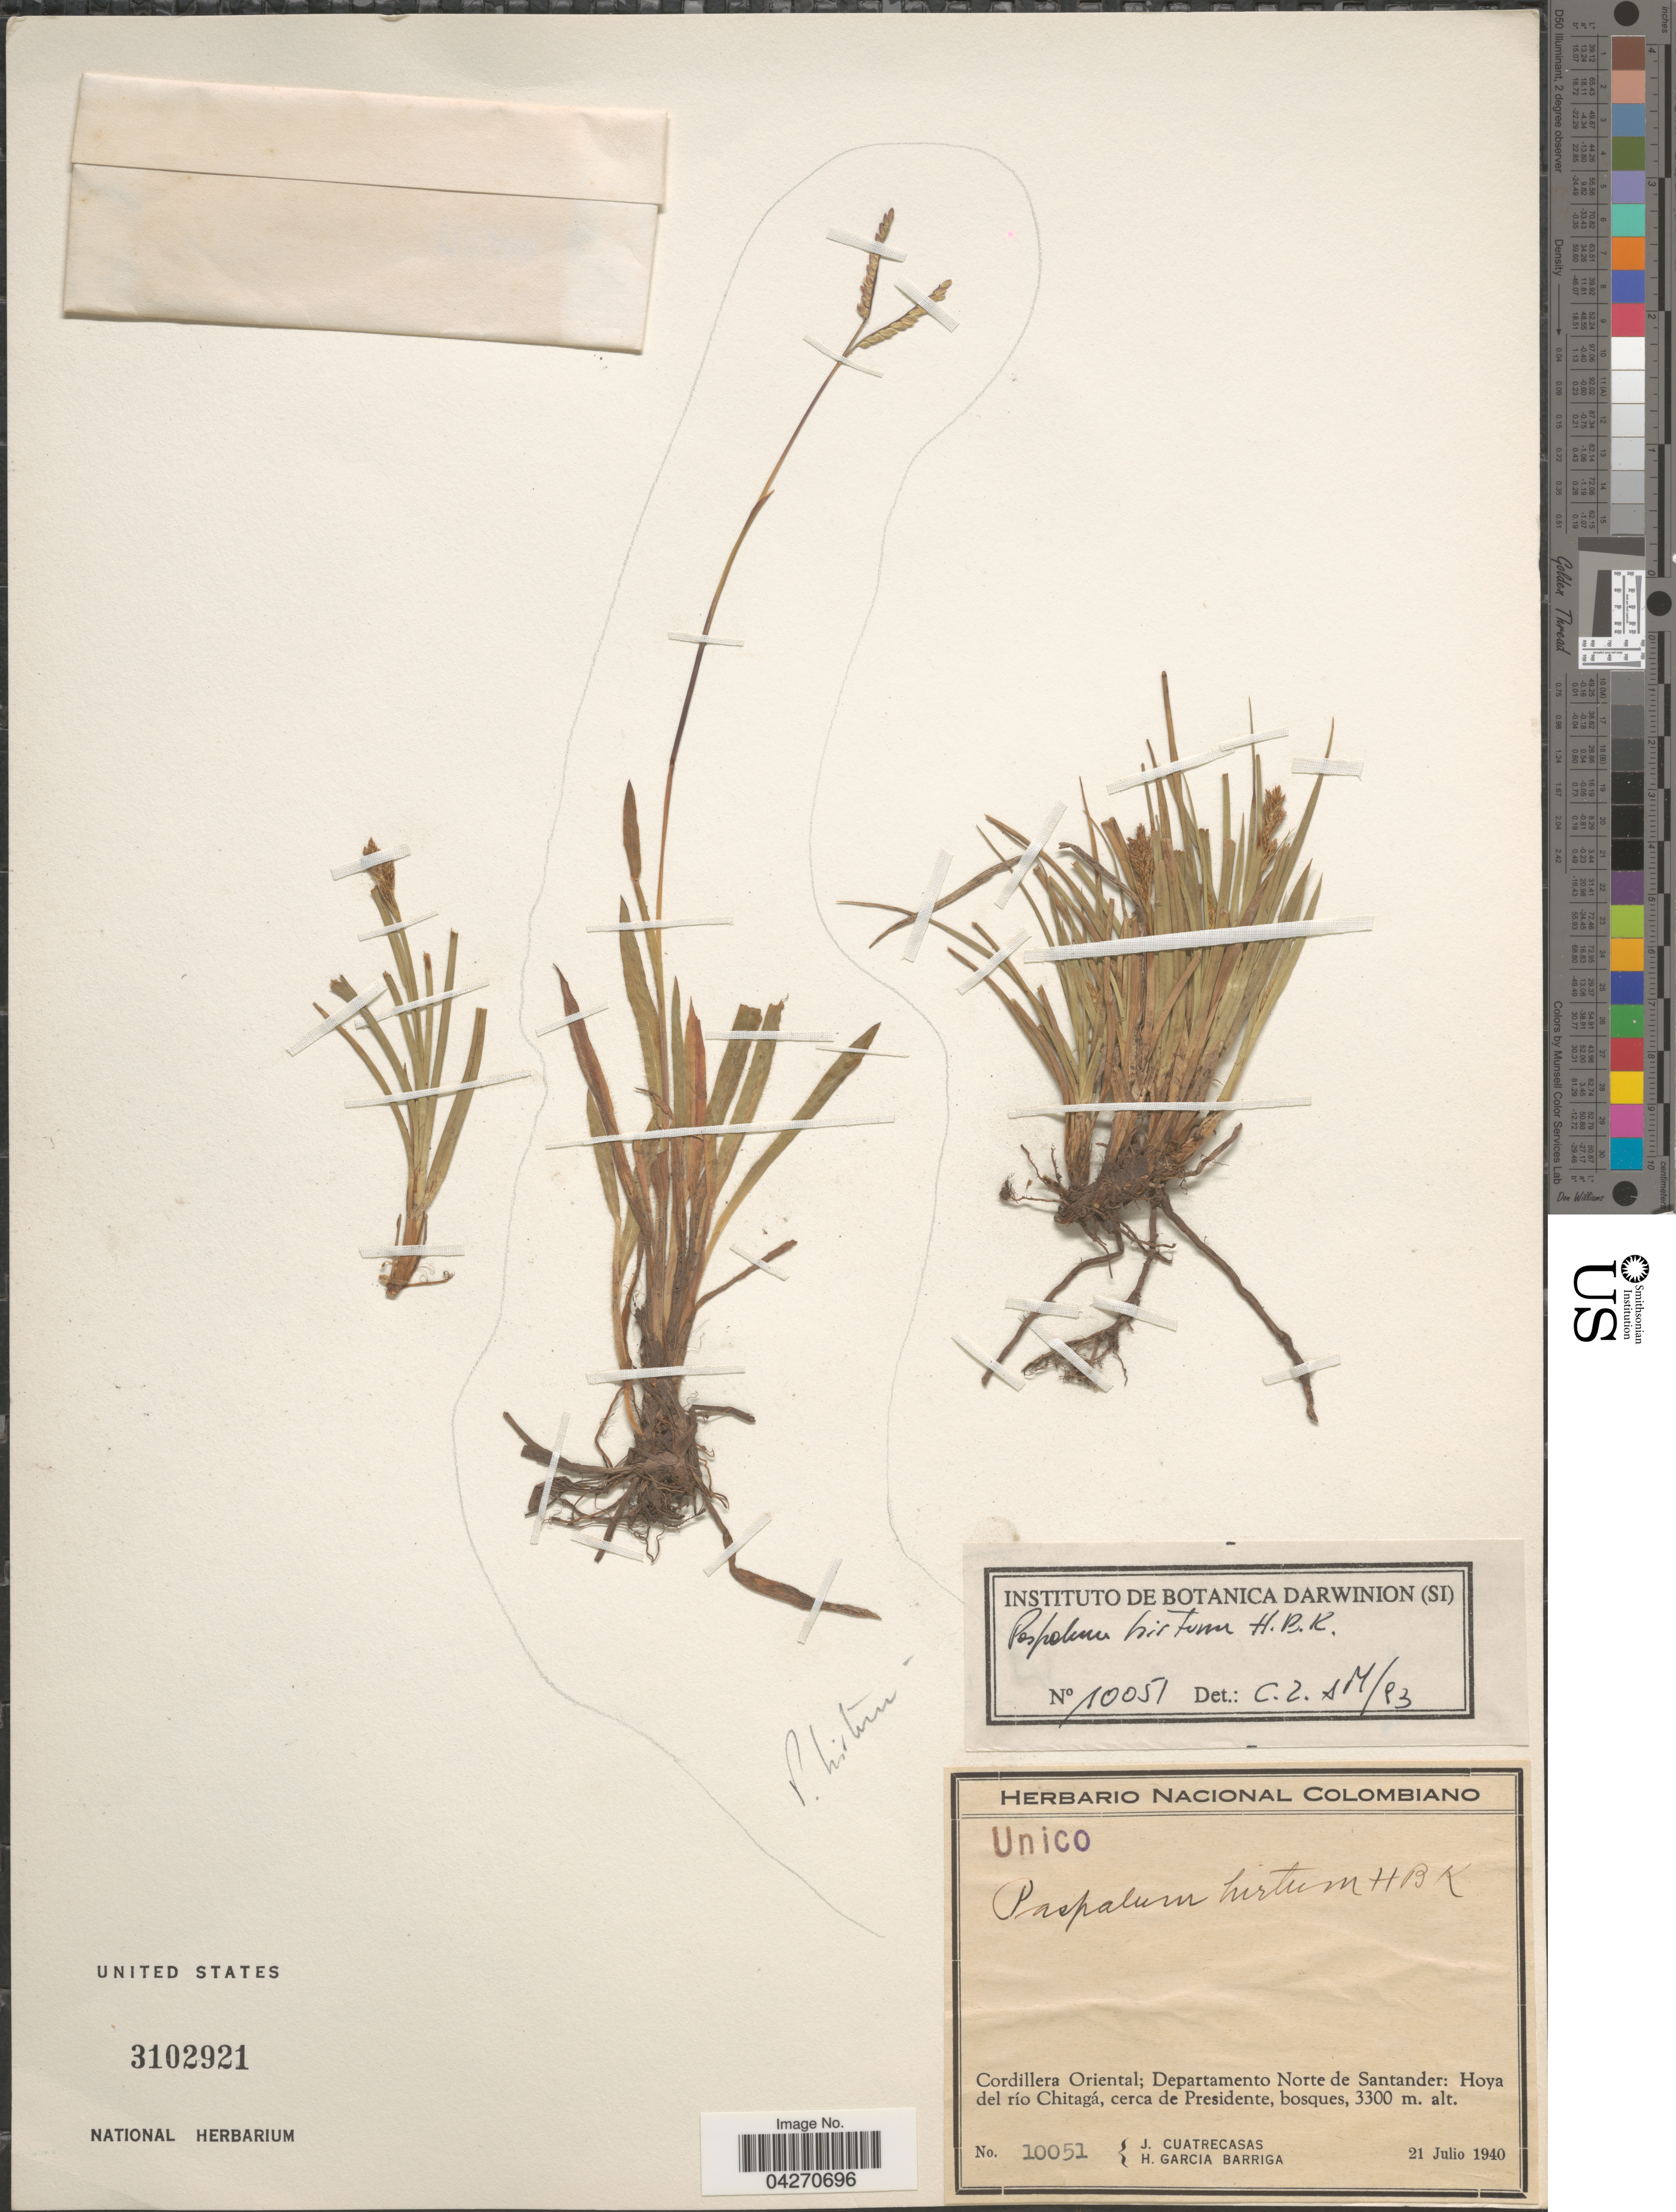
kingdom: Plantae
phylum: Tracheophyta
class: Liliopsida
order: Poales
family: Poaceae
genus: Paspalum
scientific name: Paspalum hirtum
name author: Kunth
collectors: J. Cuatrecasas & H. García Barriga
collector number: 10051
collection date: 1940-07-21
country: Colombia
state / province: Norte de Santander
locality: Cordillera Oriental; Departamento Norte de Santander: Hoya del río Chitagá, cerca de Presidente, bosques.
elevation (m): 3300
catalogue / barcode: US 3102921